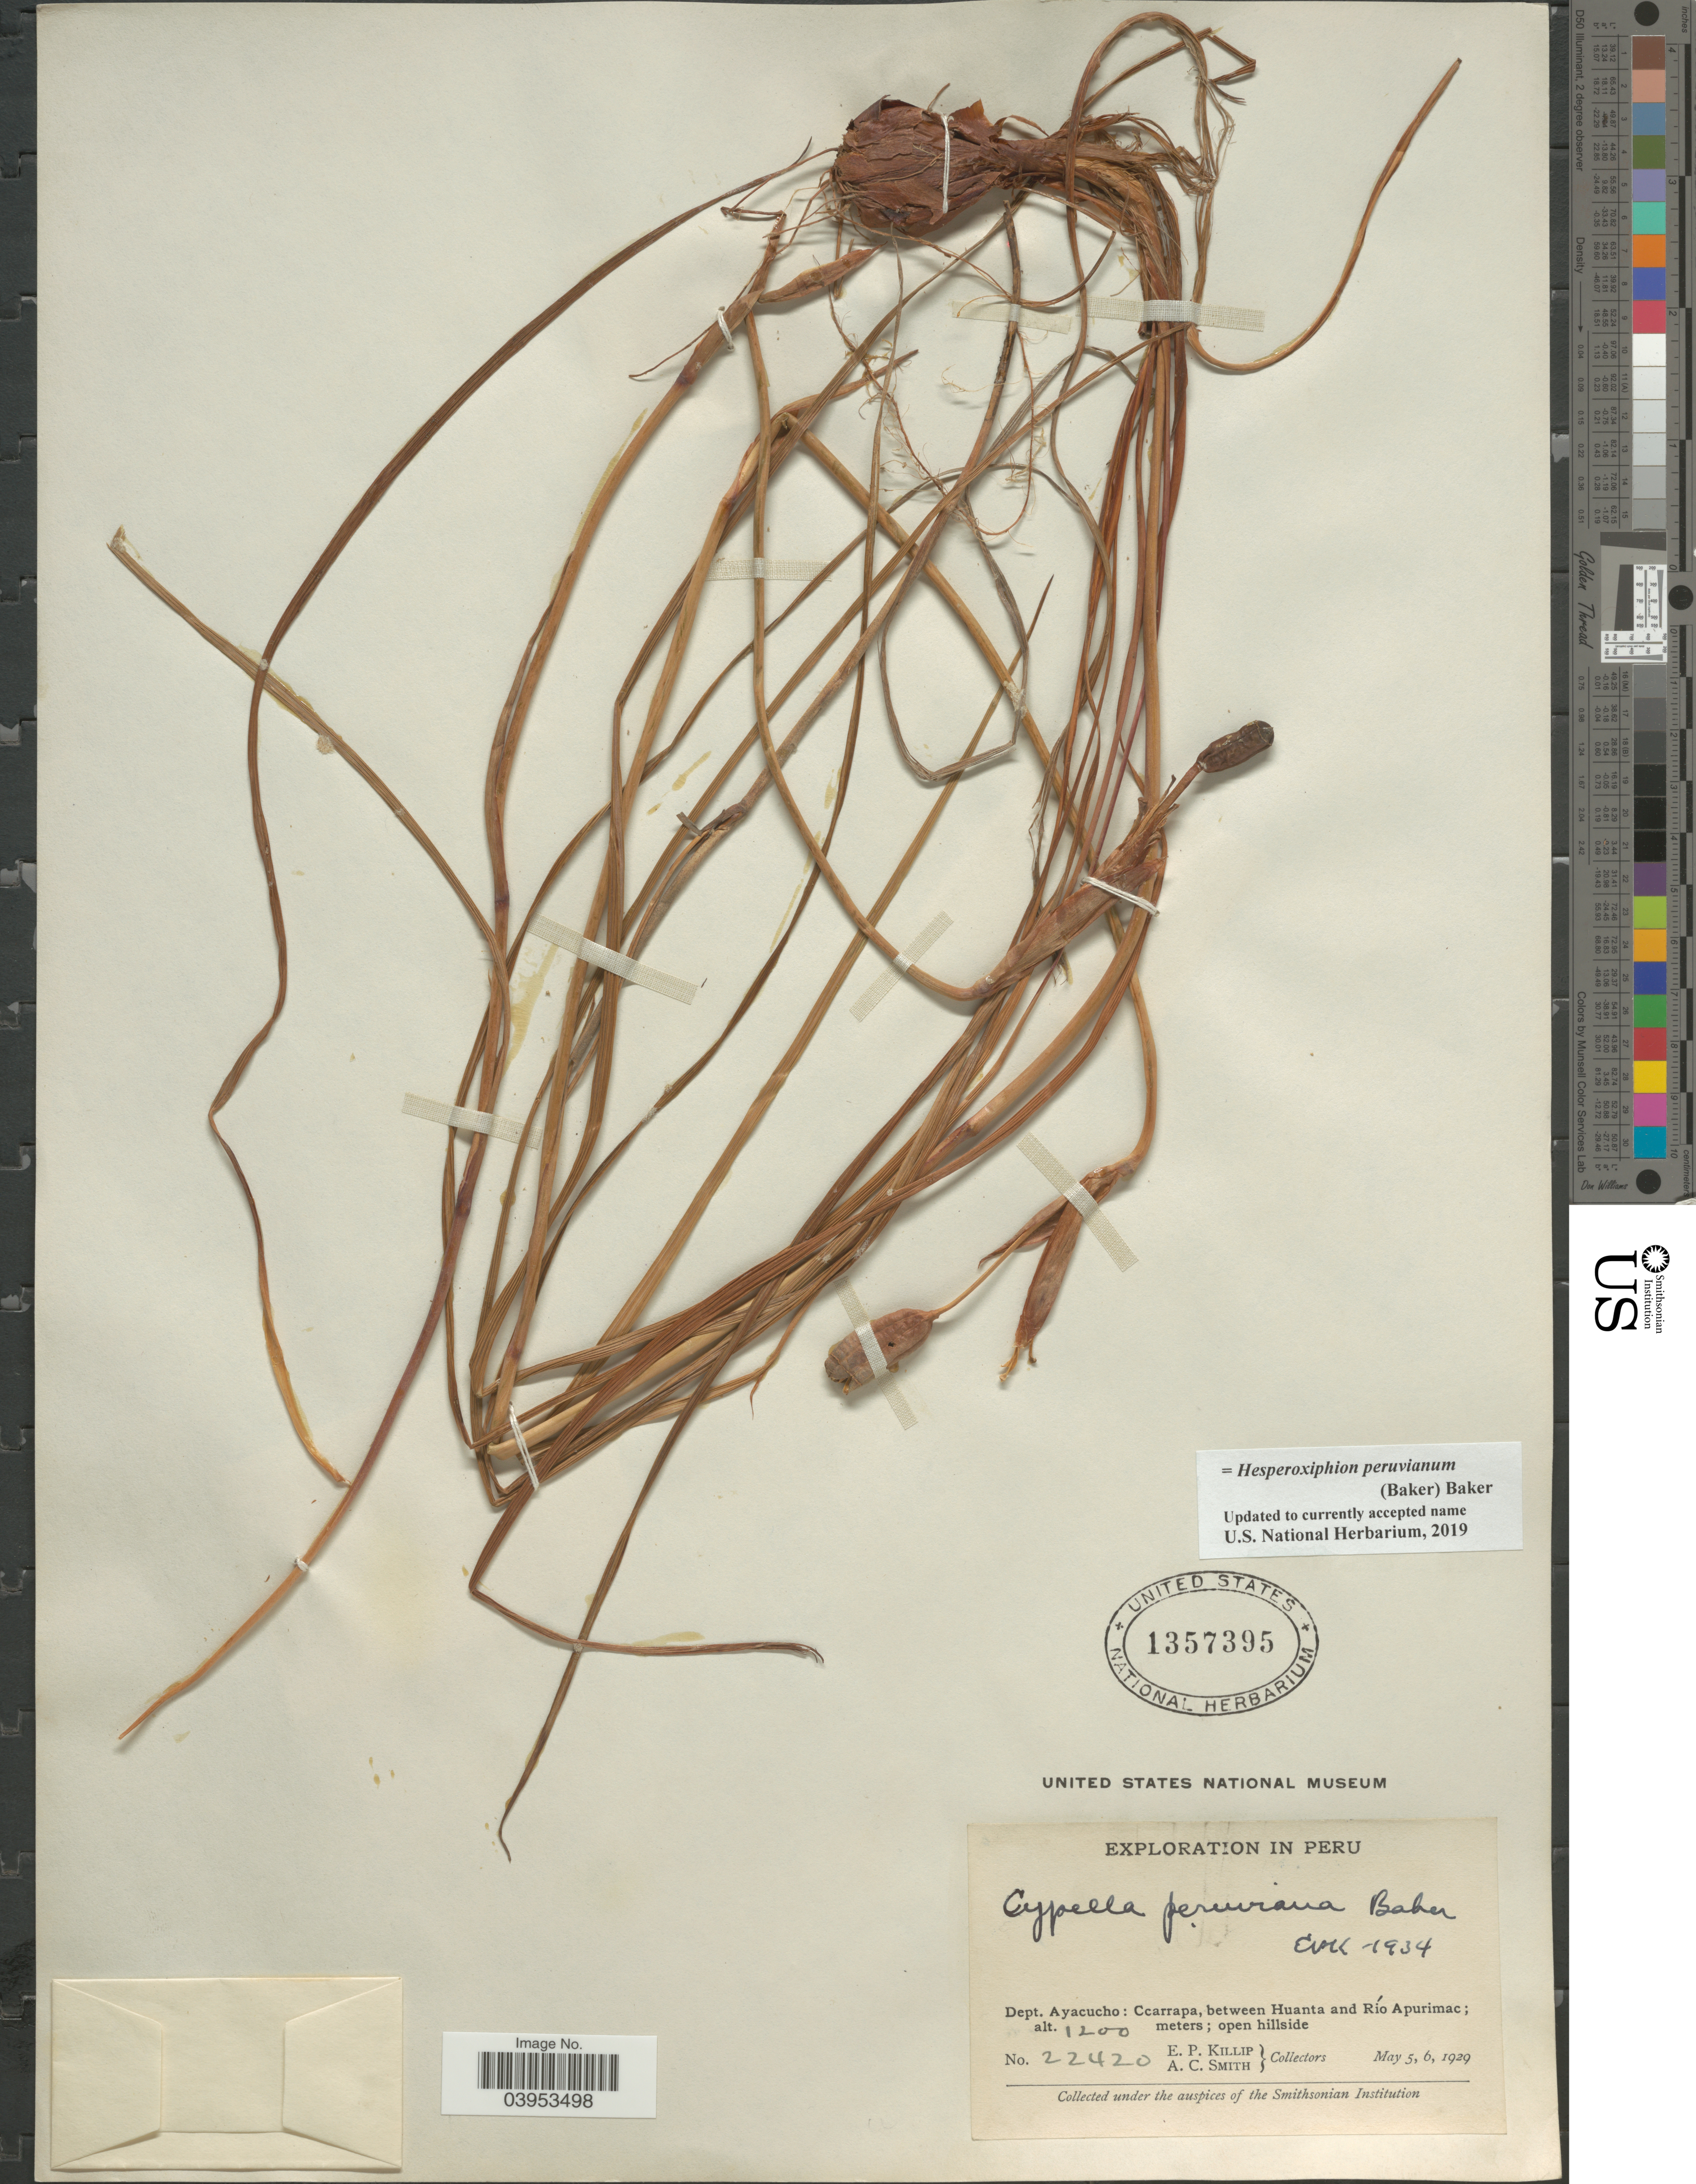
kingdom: Plantae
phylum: Tracheophyta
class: Liliopsida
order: Asparagales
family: Iridaceae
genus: Hesperoxiphion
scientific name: Hesperoxiphion peruvianum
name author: Baker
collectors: E. P. Killip & A. C. Smith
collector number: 22420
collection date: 1929-05-05/1929-05-06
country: Peru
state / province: Ayacucho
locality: Dept. Ayacucho: Ccarrapa, between Huanta and Río Apurimac.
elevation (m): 1200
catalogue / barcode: US 1357395